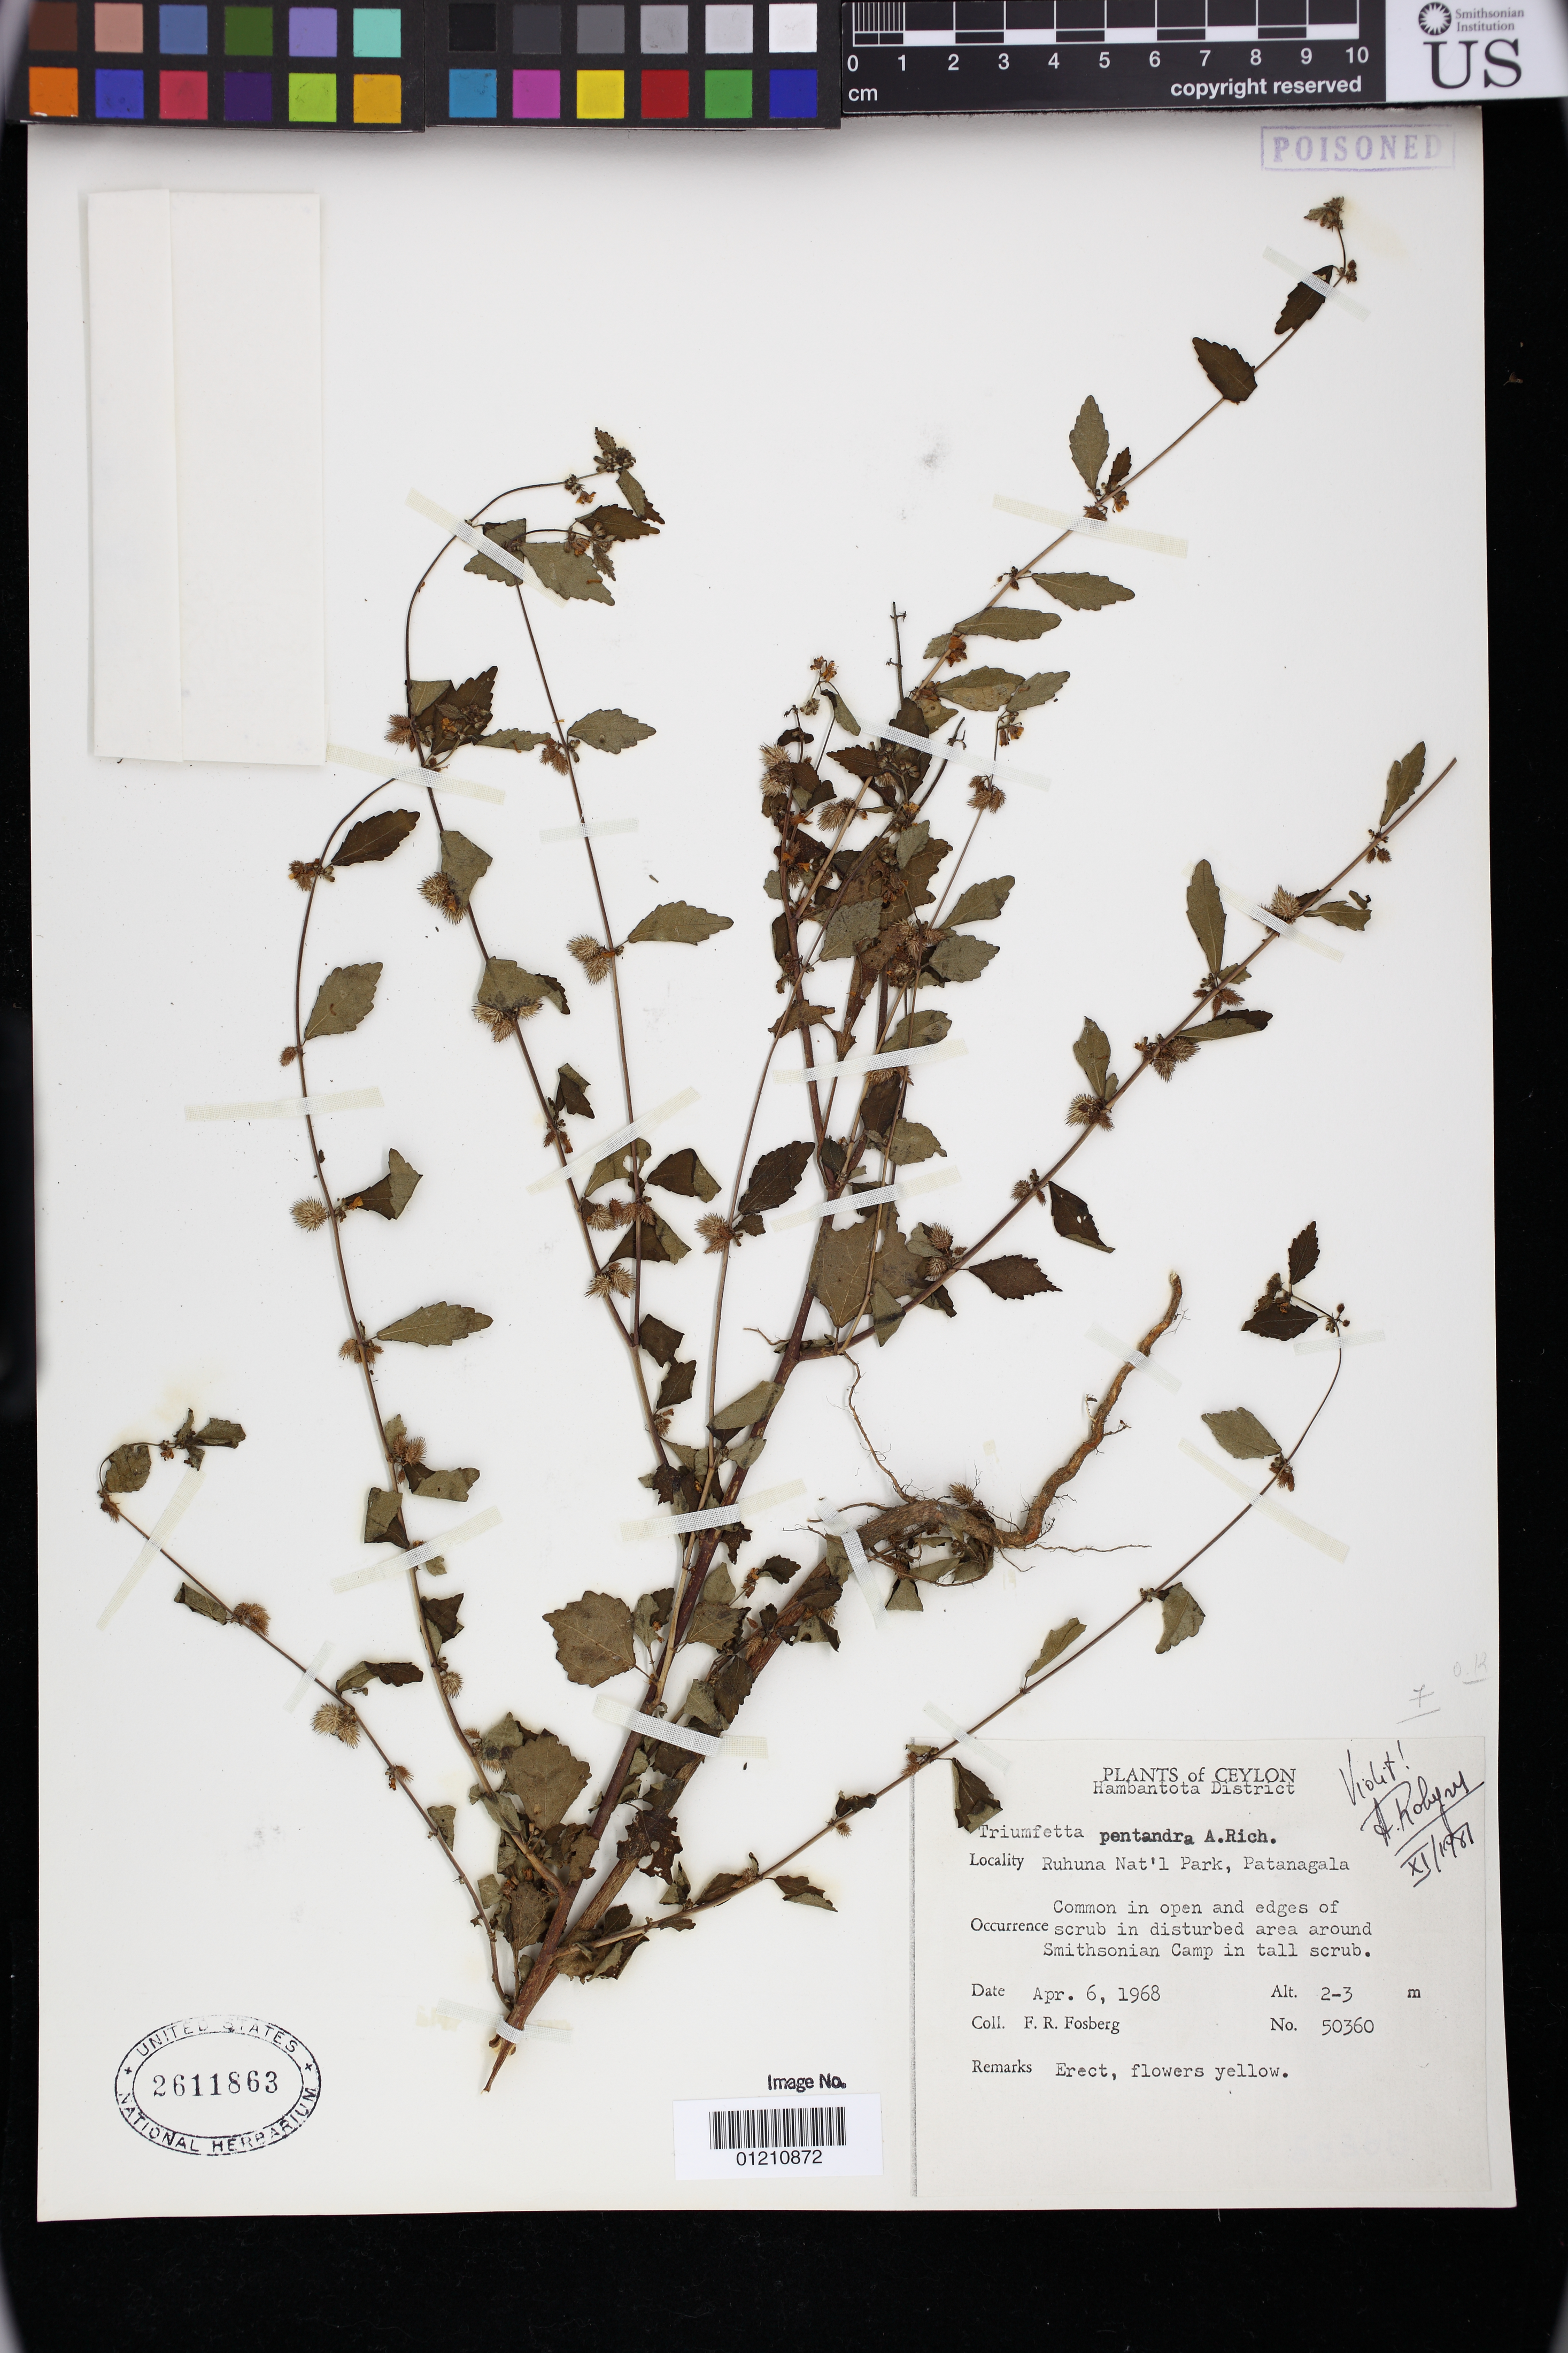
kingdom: Plantae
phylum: Tracheophyta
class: Magnoliopsida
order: Malvales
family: Malvaceae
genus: Triumfetta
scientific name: Triumfetta pentandra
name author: A. Rich.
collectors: F. R. Fosberg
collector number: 50360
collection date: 1968-04-06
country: Sri Lanka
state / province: Southern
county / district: Hambantota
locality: Ruhuna Nat'l Park, Patanagala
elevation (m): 2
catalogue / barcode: US 2611863